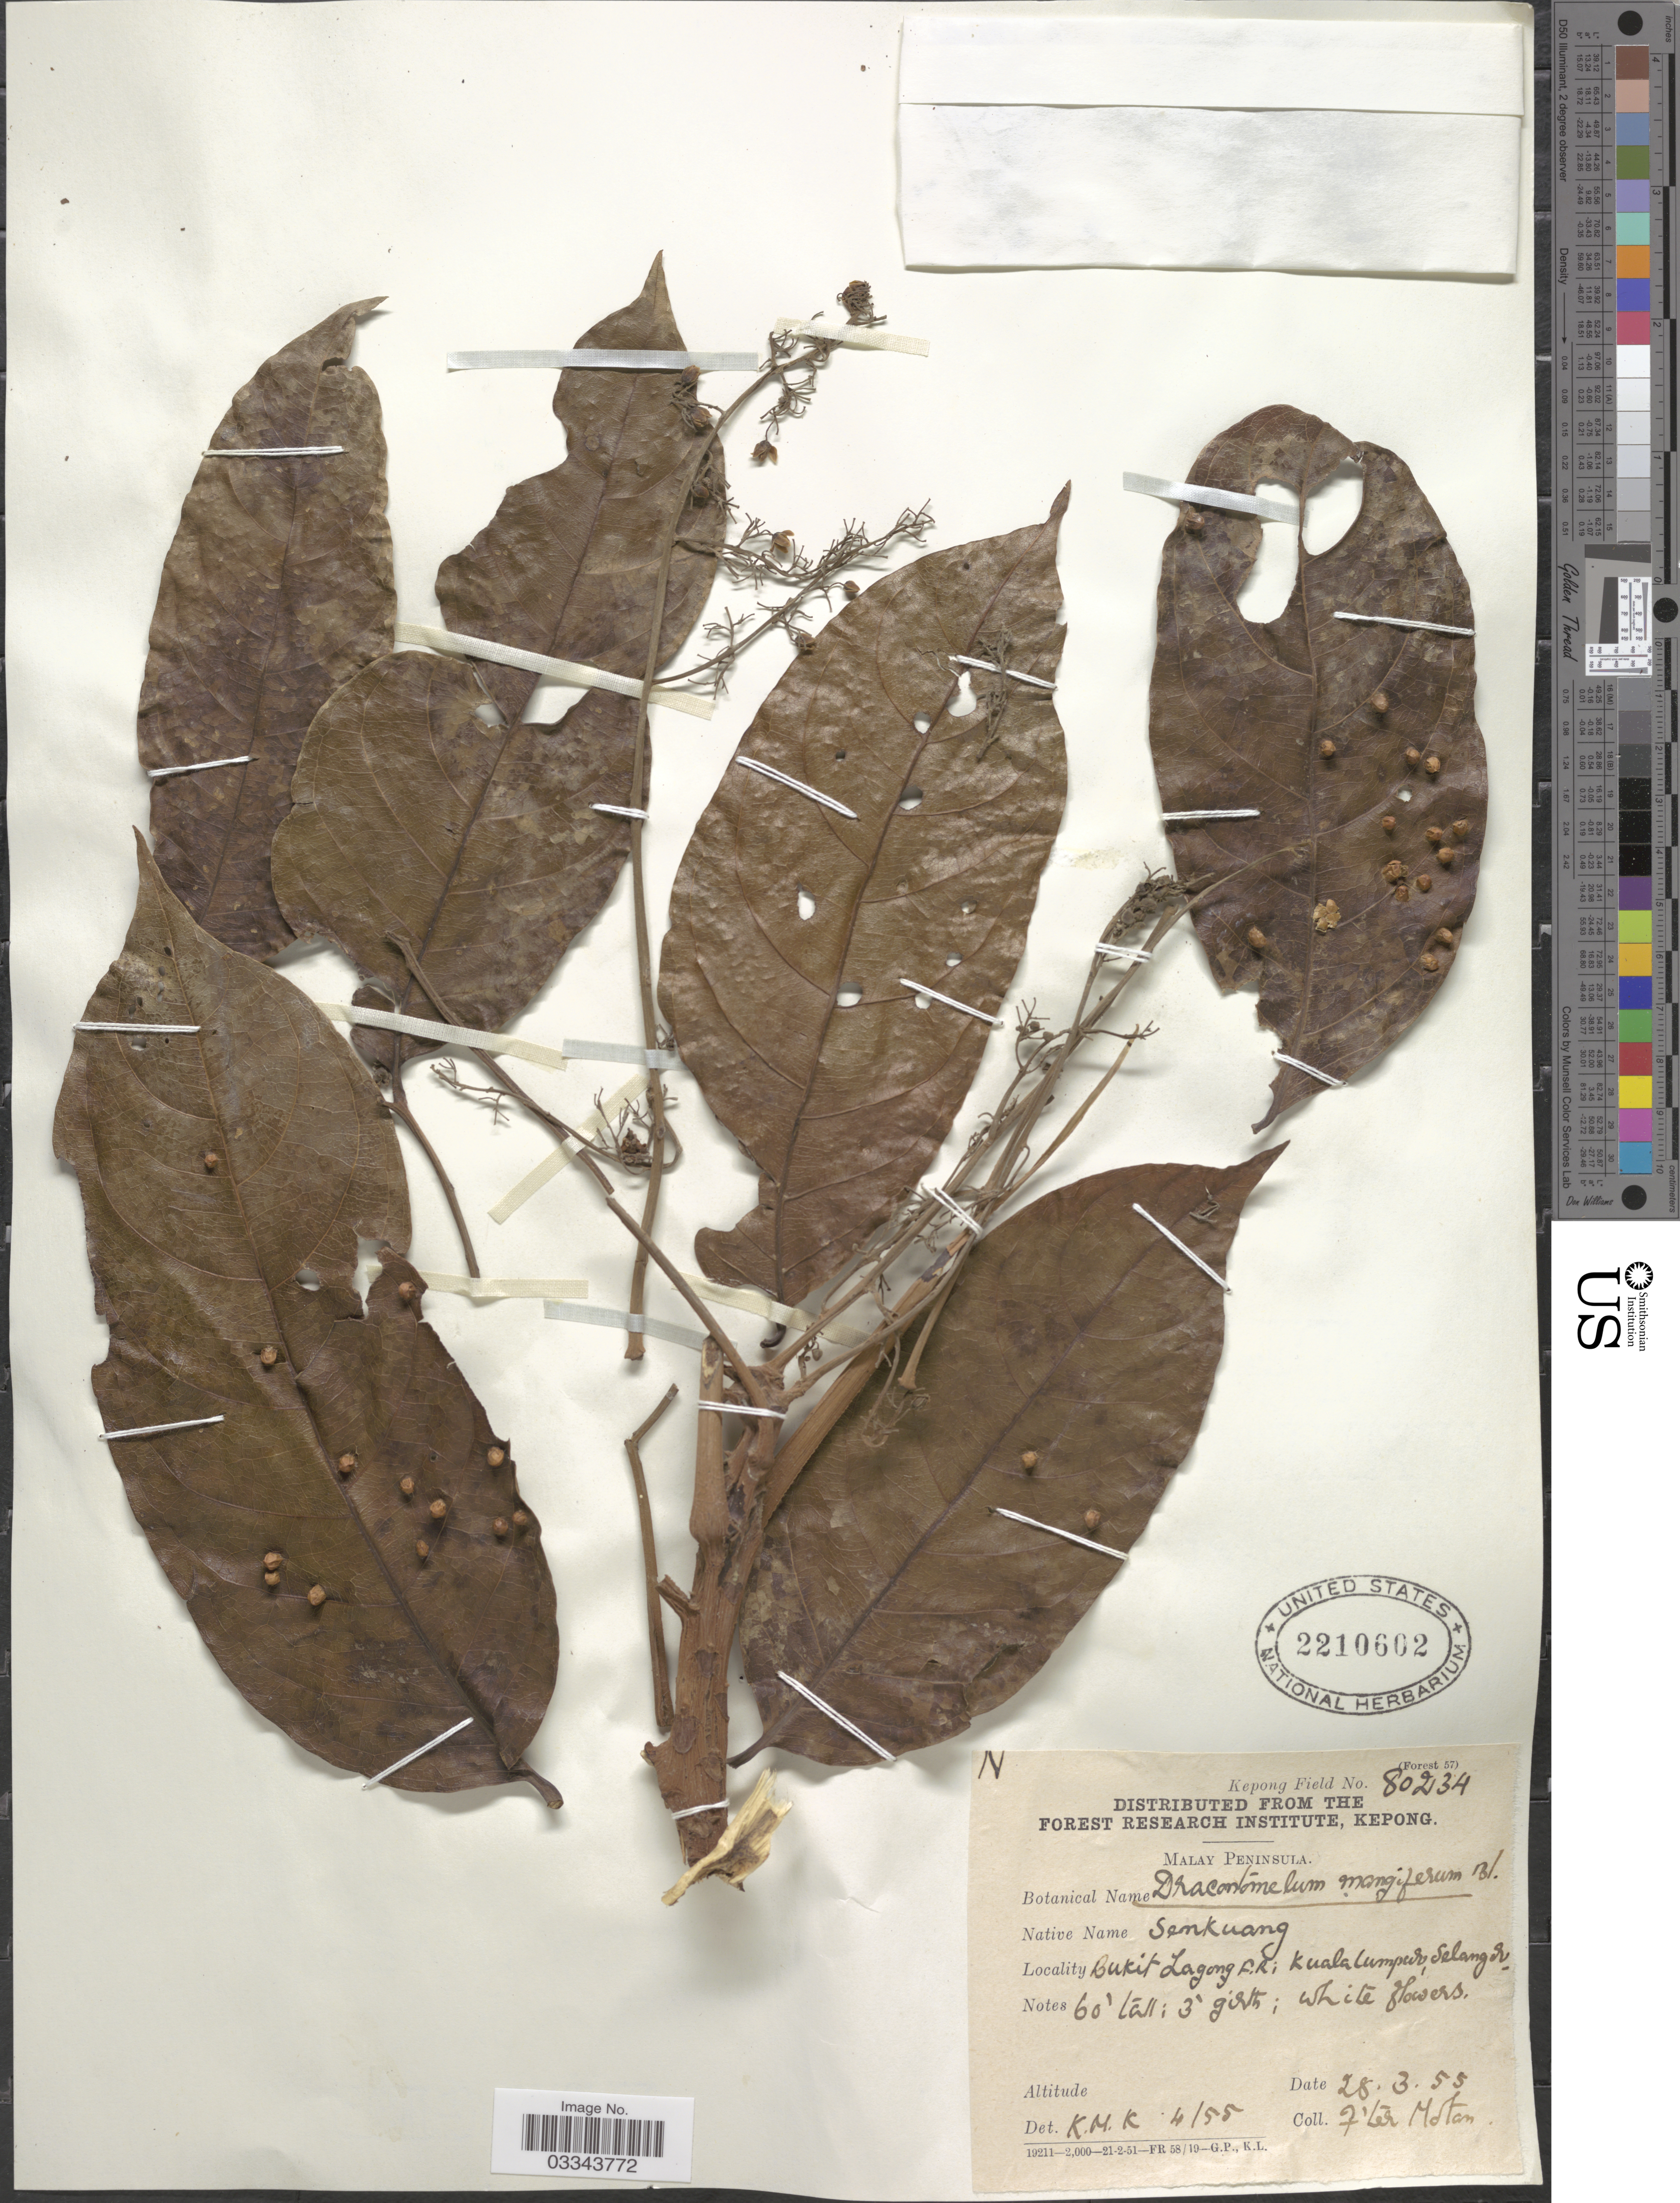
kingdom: Plantae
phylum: Tracheophyta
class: Magnoliopsida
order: Sapindales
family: Anacardiaceae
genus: Dracontomelon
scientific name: Dracontomelon dao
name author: (Blanco) Merr. & Rolfe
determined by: Mitchell, John D.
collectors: F. Motan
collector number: Kepong Field 80234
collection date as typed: Transcribed d/m/y: 28/3/55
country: Malaysia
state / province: Selangor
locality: Malay Peninsula. Bukit Lagong F.R.I Kuala lumpur, Selangor.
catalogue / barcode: US 2210602